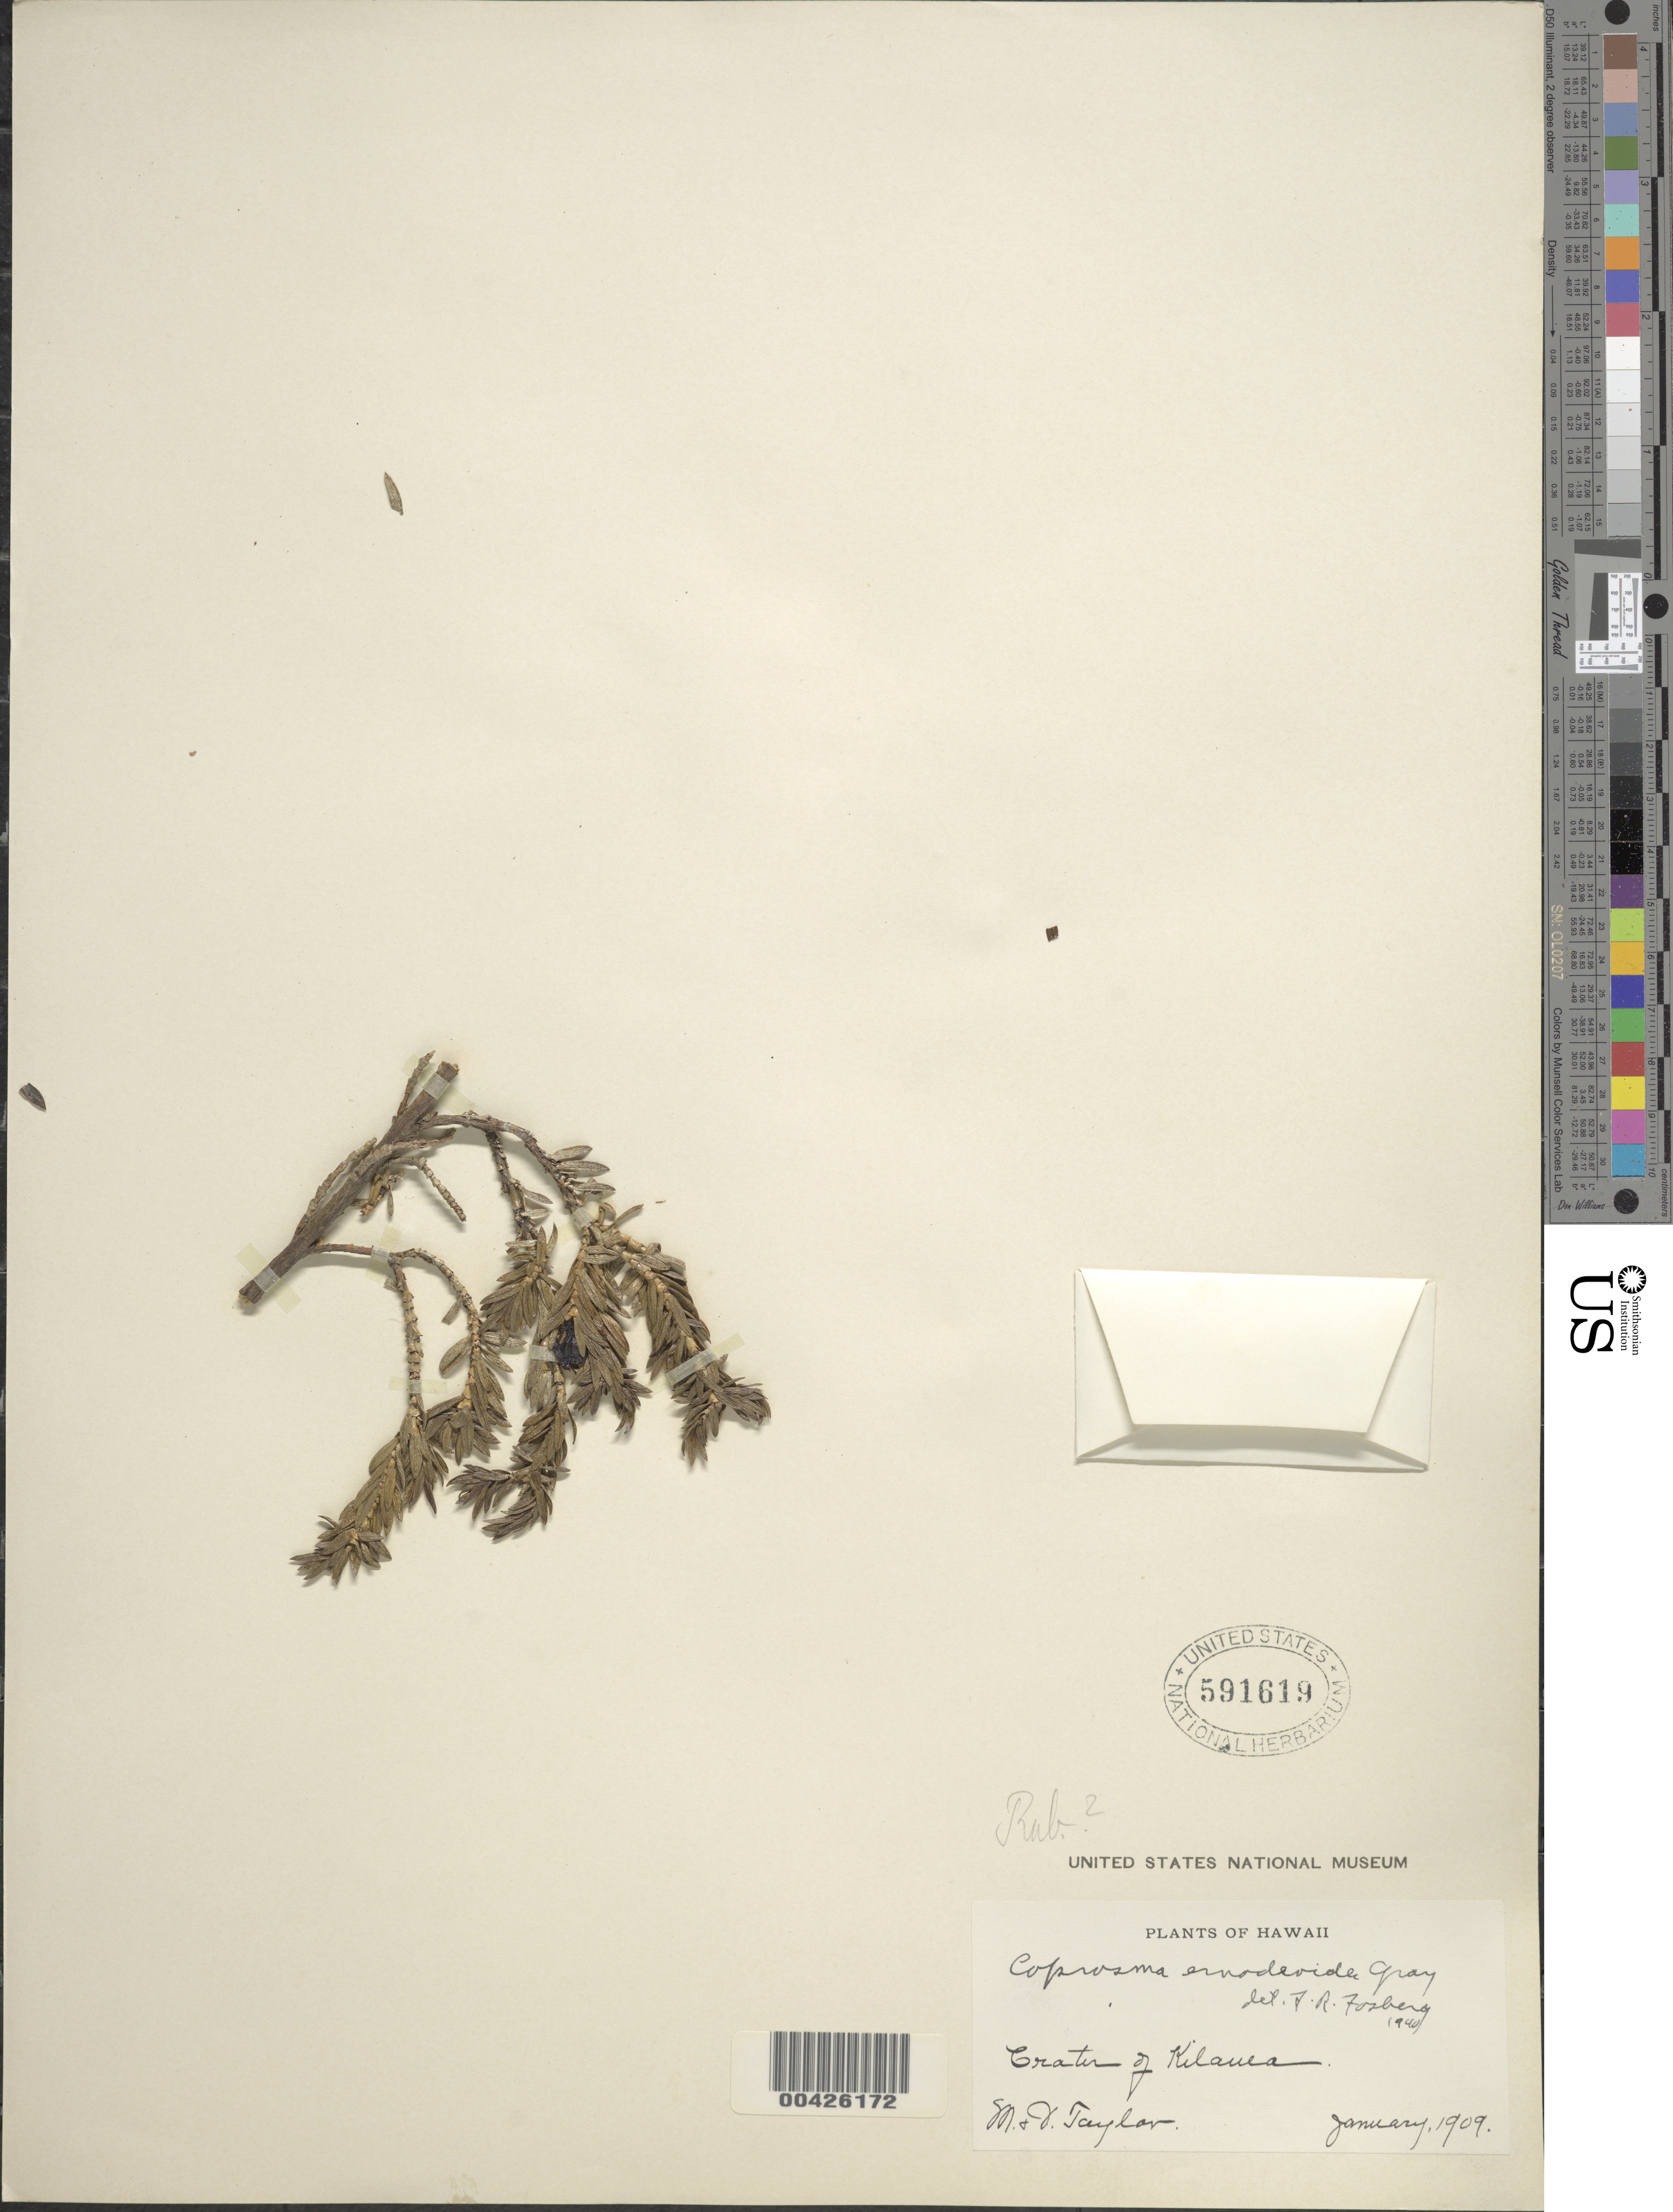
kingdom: Plantae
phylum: Tracheophyta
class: Magnoliopsida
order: Gentianales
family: Rubiaceae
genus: Coprosma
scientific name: Coprosma ernodeoides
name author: A. Gray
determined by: Fosberg, F. R.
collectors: M. Taylor & J. Taylor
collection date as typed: Jan 1909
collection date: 1909-01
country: United States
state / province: Hawaii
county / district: Kauai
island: Kaua'i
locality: Crater of Kilauea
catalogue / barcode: US 591619